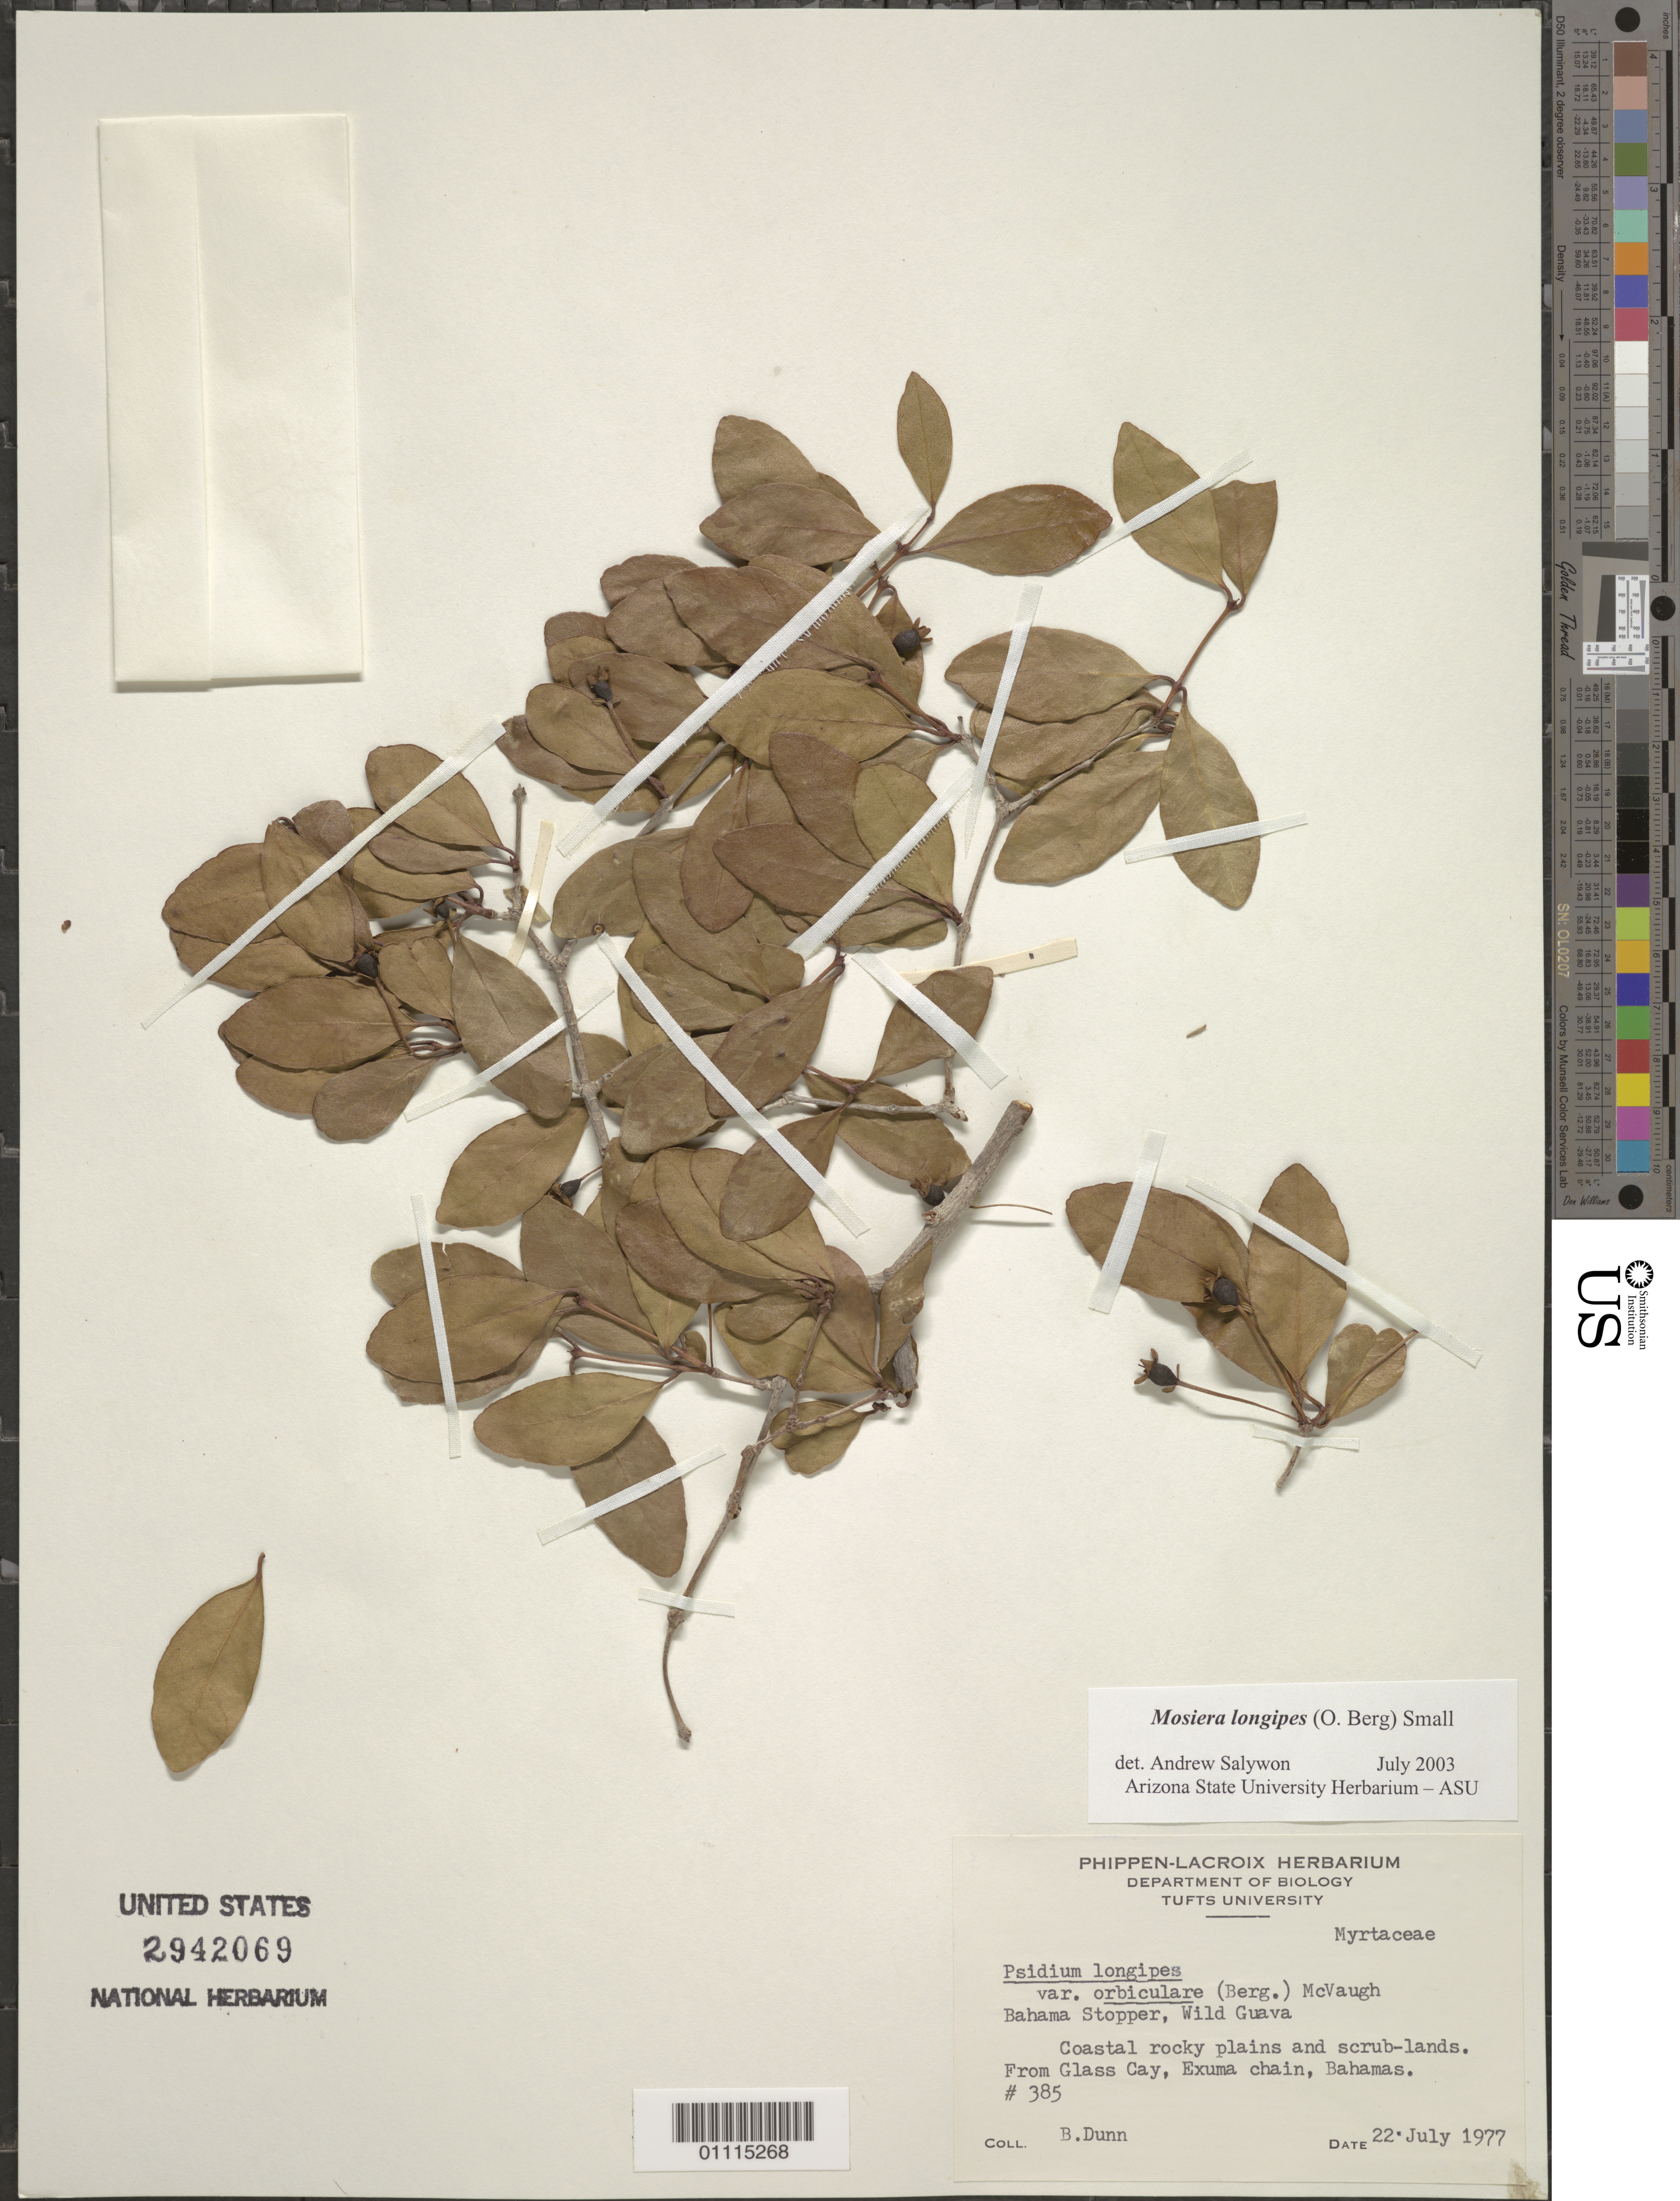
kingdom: Plantae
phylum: Tracheophyta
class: Magnoliopsida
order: Myrtales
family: Myrtaceae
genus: Mosiera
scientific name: Mosiera longipes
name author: (O. Berg) Small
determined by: Salywon, A. M., (ASU)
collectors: B. Dunn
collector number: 385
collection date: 1977-07-22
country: Bahamas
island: Glass Cay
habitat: Coastal rocky plains and scrublands.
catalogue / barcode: US 2942069